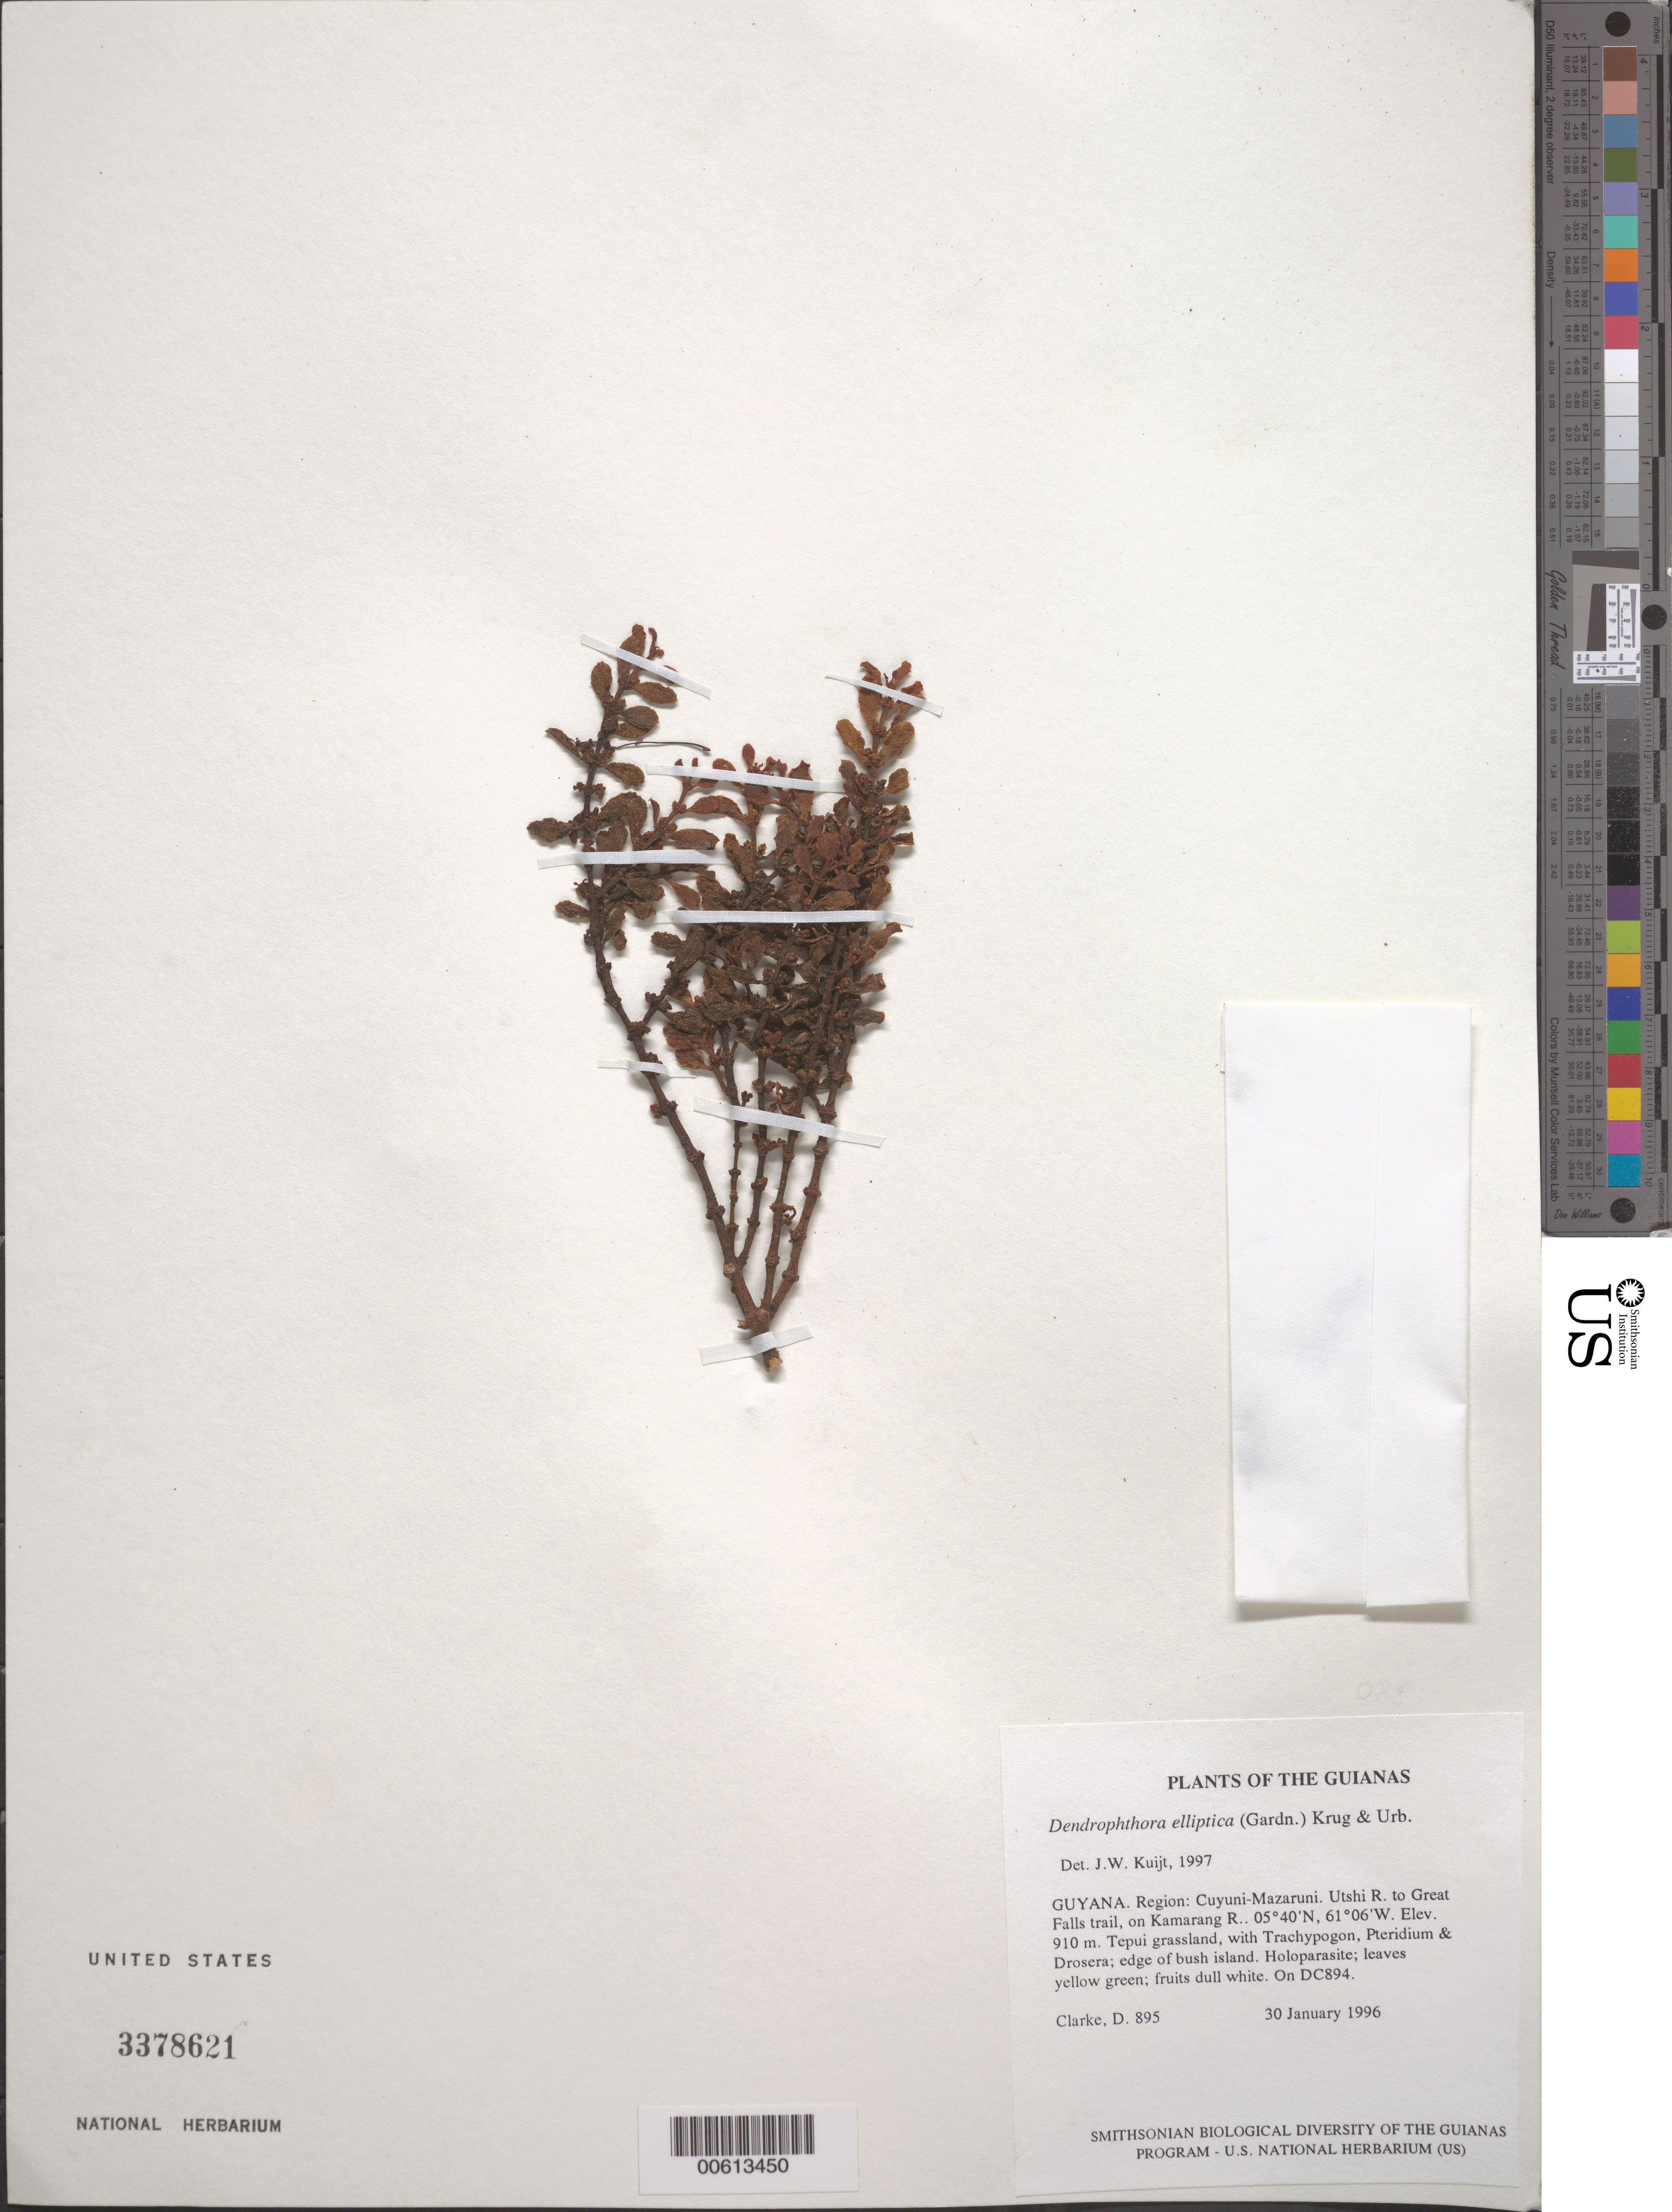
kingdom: Plantae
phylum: Tracheophyta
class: Magnoliopsida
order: Santalales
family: Viscaceae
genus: Dendrophthora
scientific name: Dendrophthora elliptica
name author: (Gardner) Krug & Urb.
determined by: Kuijt, Job, (CANADA)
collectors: H. D. Clarke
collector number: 895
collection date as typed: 30 January 1996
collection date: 1996-01-30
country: Guyana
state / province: Cuyuni-Mazaruni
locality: Utshi R. to Great Falls trail, on Kamarang R.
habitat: Tepui grassland, with Trachypogon, Pteridium & Drosera; edge of bush island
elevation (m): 910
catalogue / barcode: US 3378621